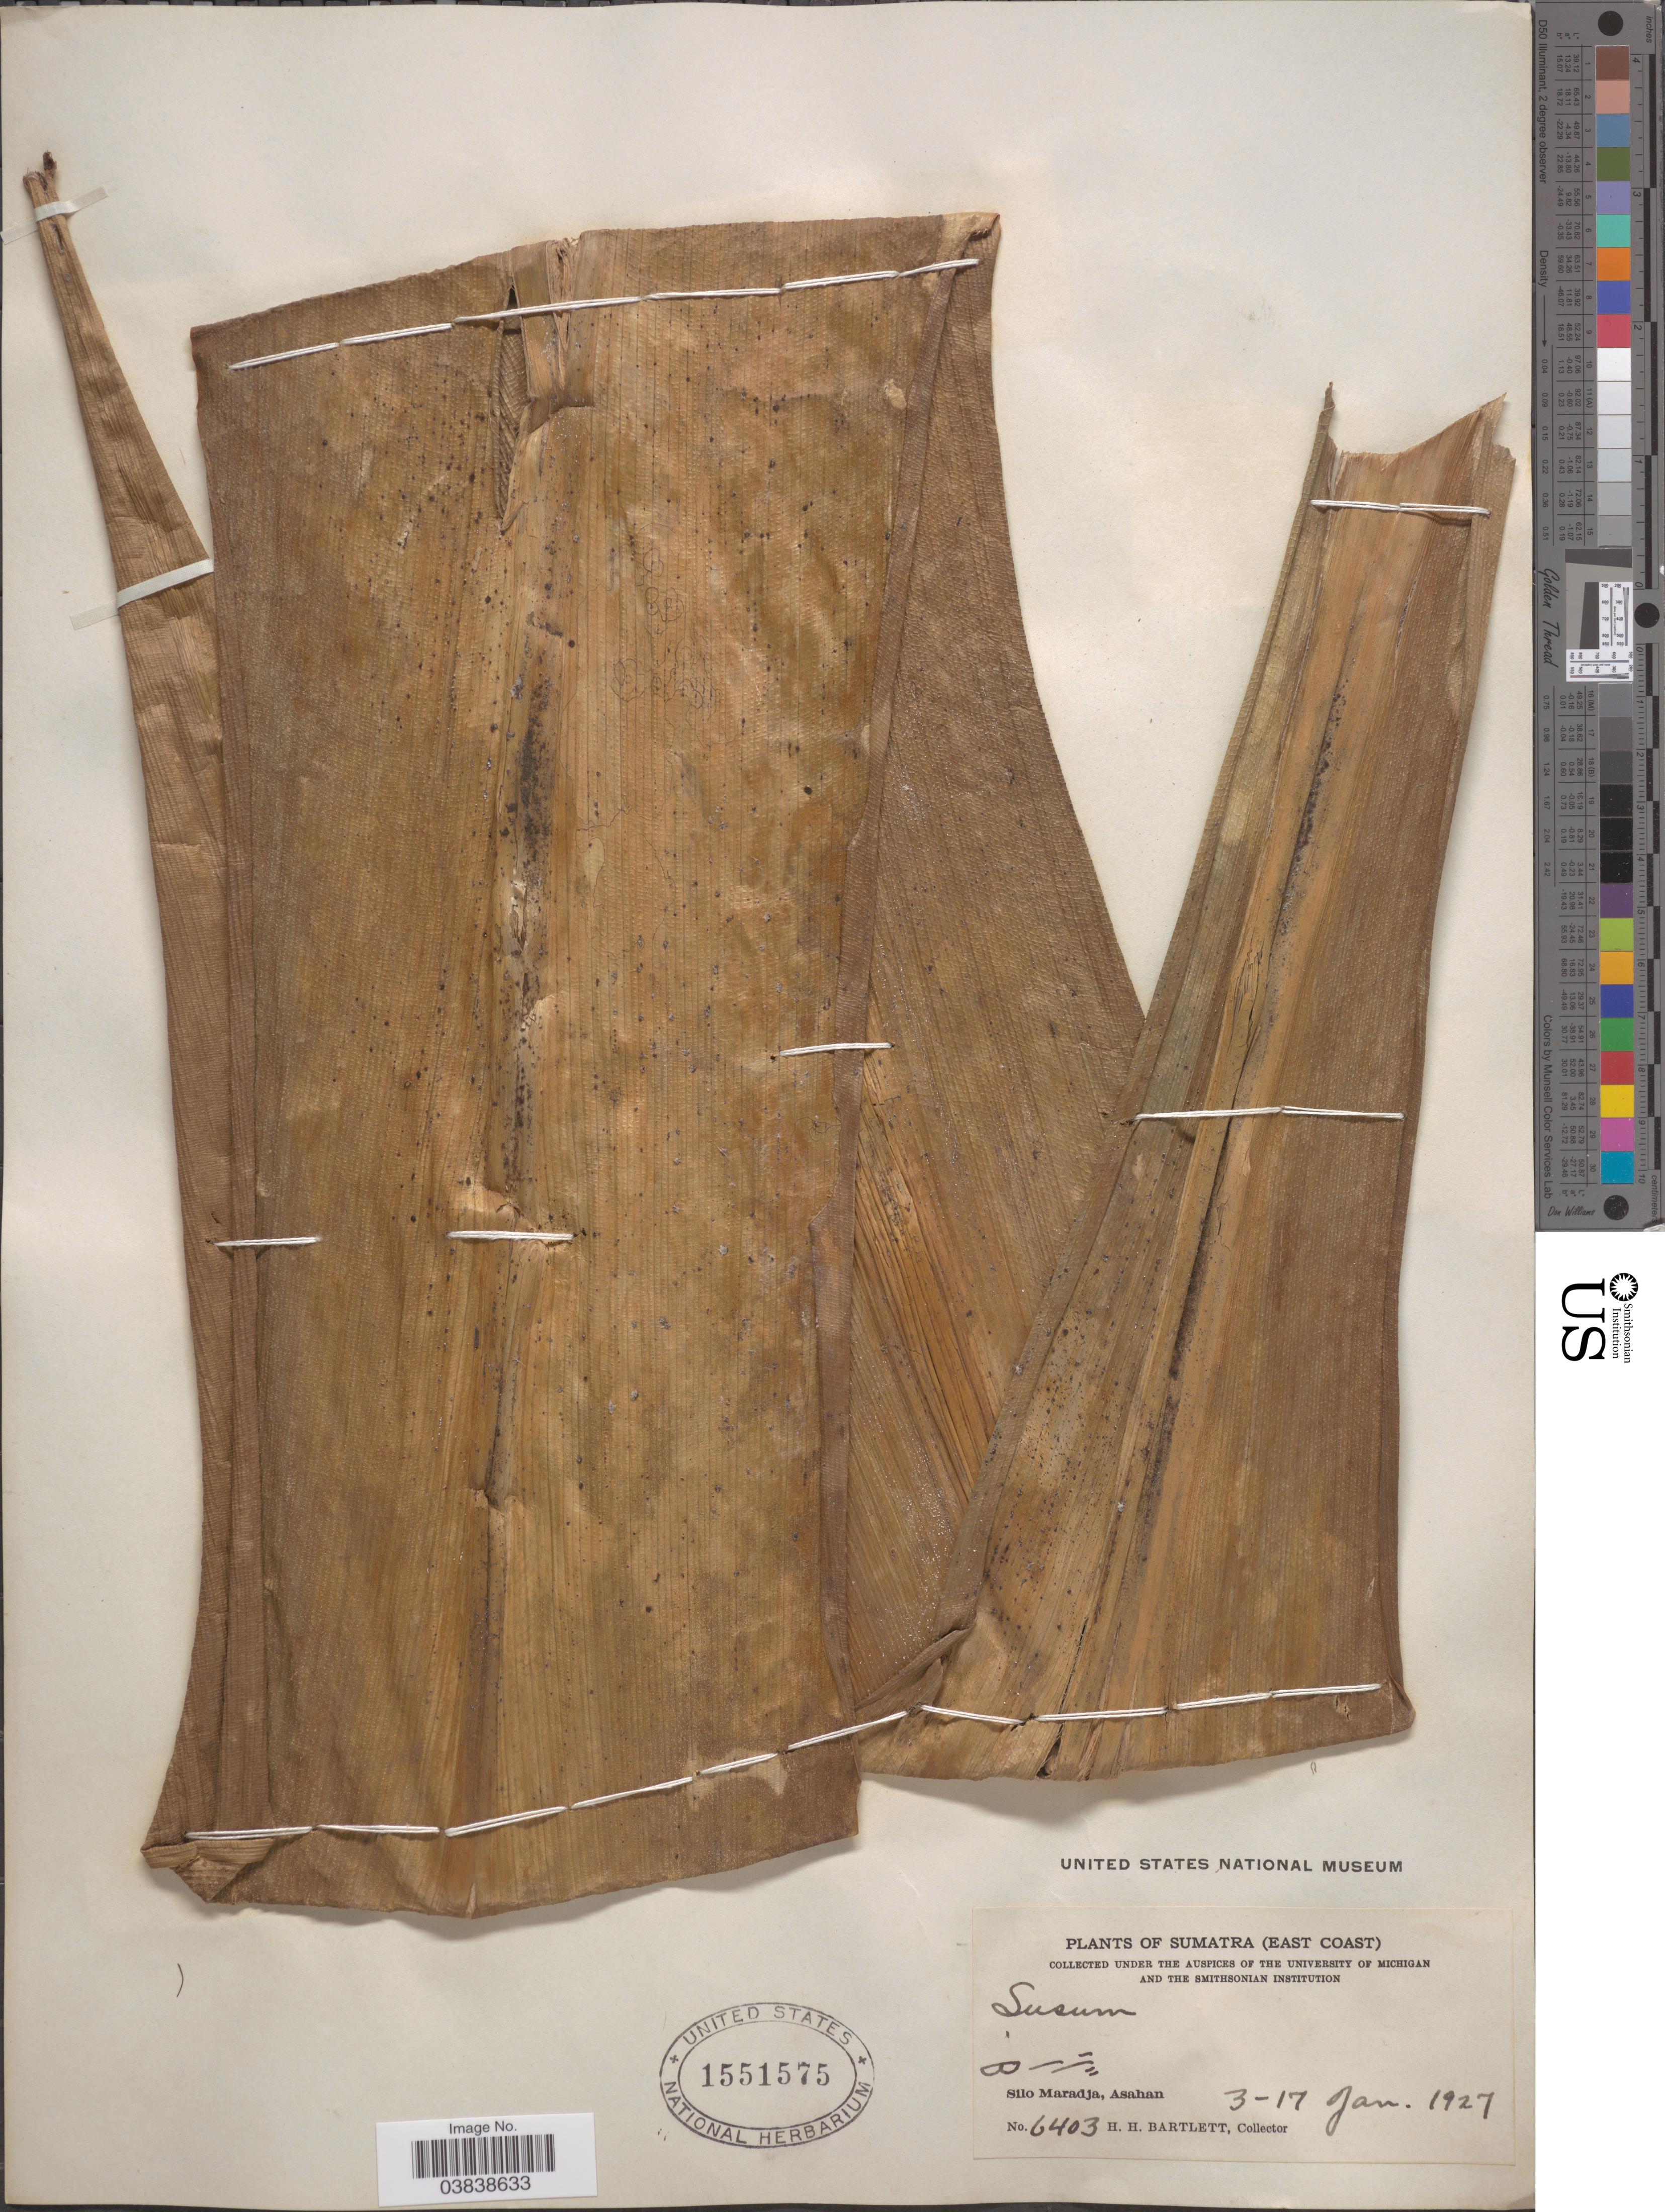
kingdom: Plantae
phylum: Tracheophyta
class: Liliopsida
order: Commelinales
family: Hanguanaceae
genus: Hanguana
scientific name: Hanguana malayana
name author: (Jack) Merr.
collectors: H. H. Bartlett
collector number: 6403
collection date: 1927-01-03/1927-01-17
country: Indonesia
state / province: Sumatra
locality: (East Coast). Silo Maradja, Asahan.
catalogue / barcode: US 1551575